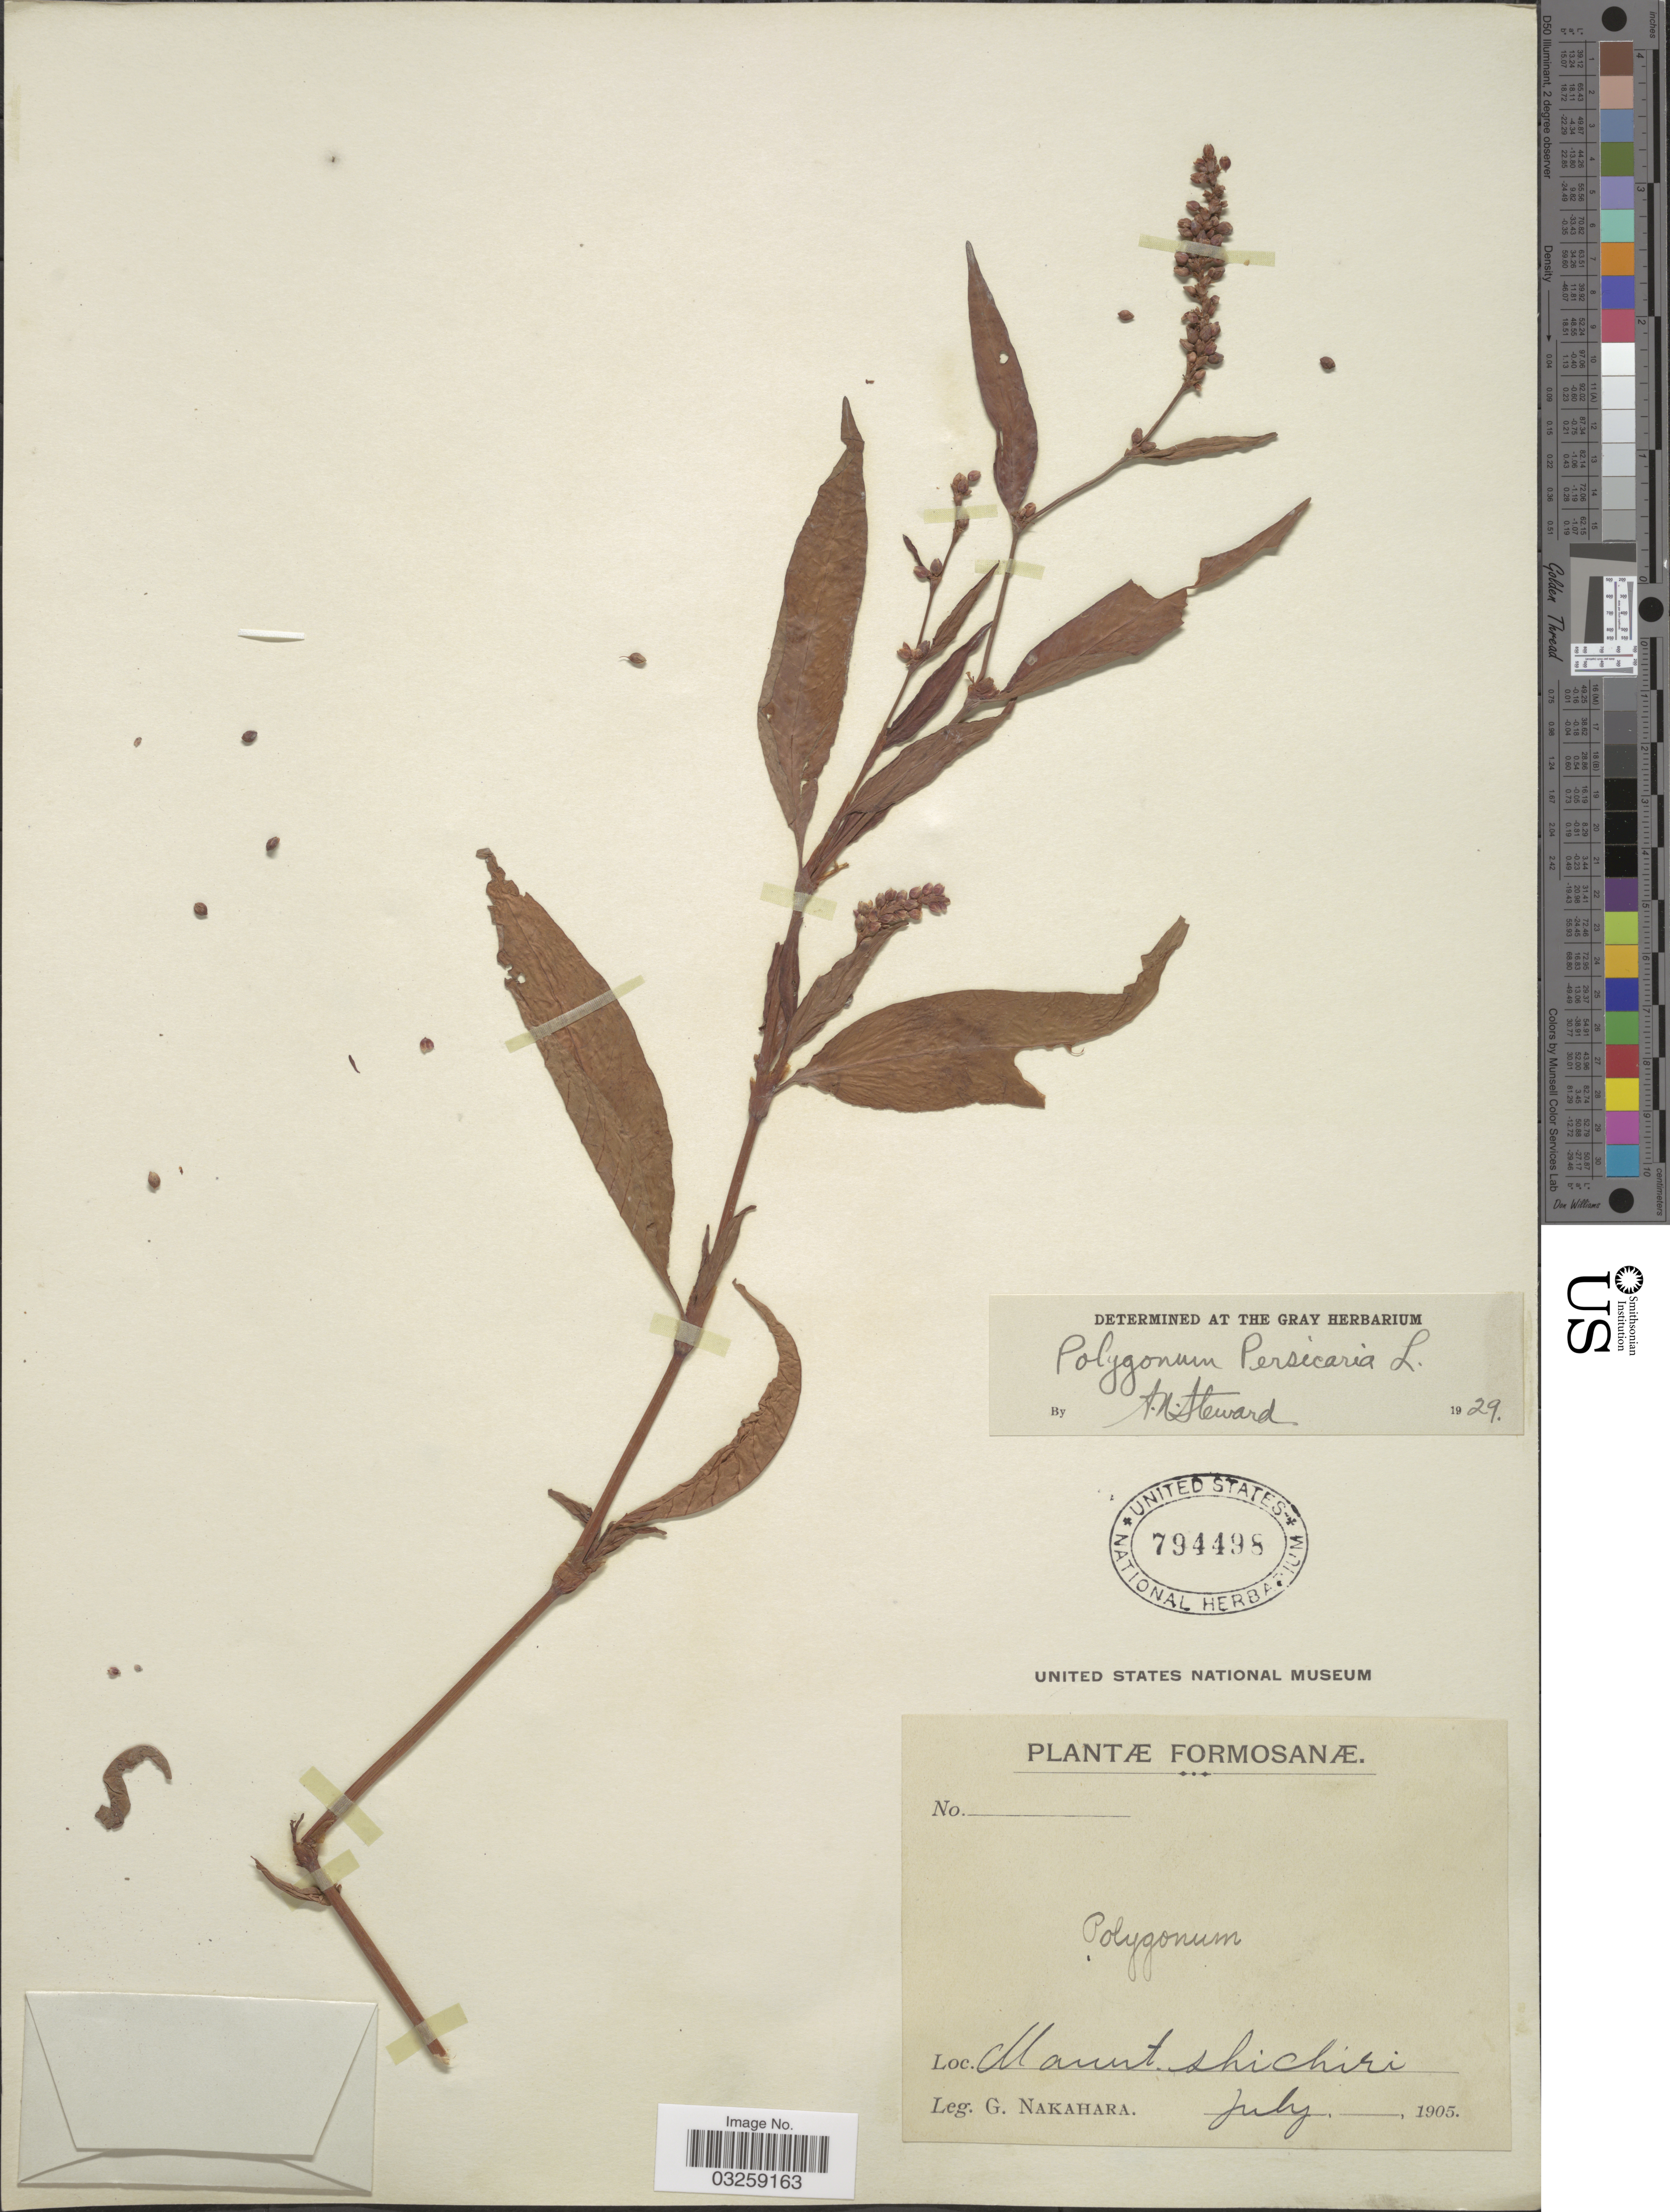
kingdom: Plantae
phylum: Tracheophyta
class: Magnoliopsida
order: Caryophyllales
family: Polygonaceae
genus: Polygonum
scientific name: Polygonum persicaria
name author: L.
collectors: G. Nakahara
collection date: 1905-07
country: Taiwan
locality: Formosanæ. Mount shichiri.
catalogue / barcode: US 794498